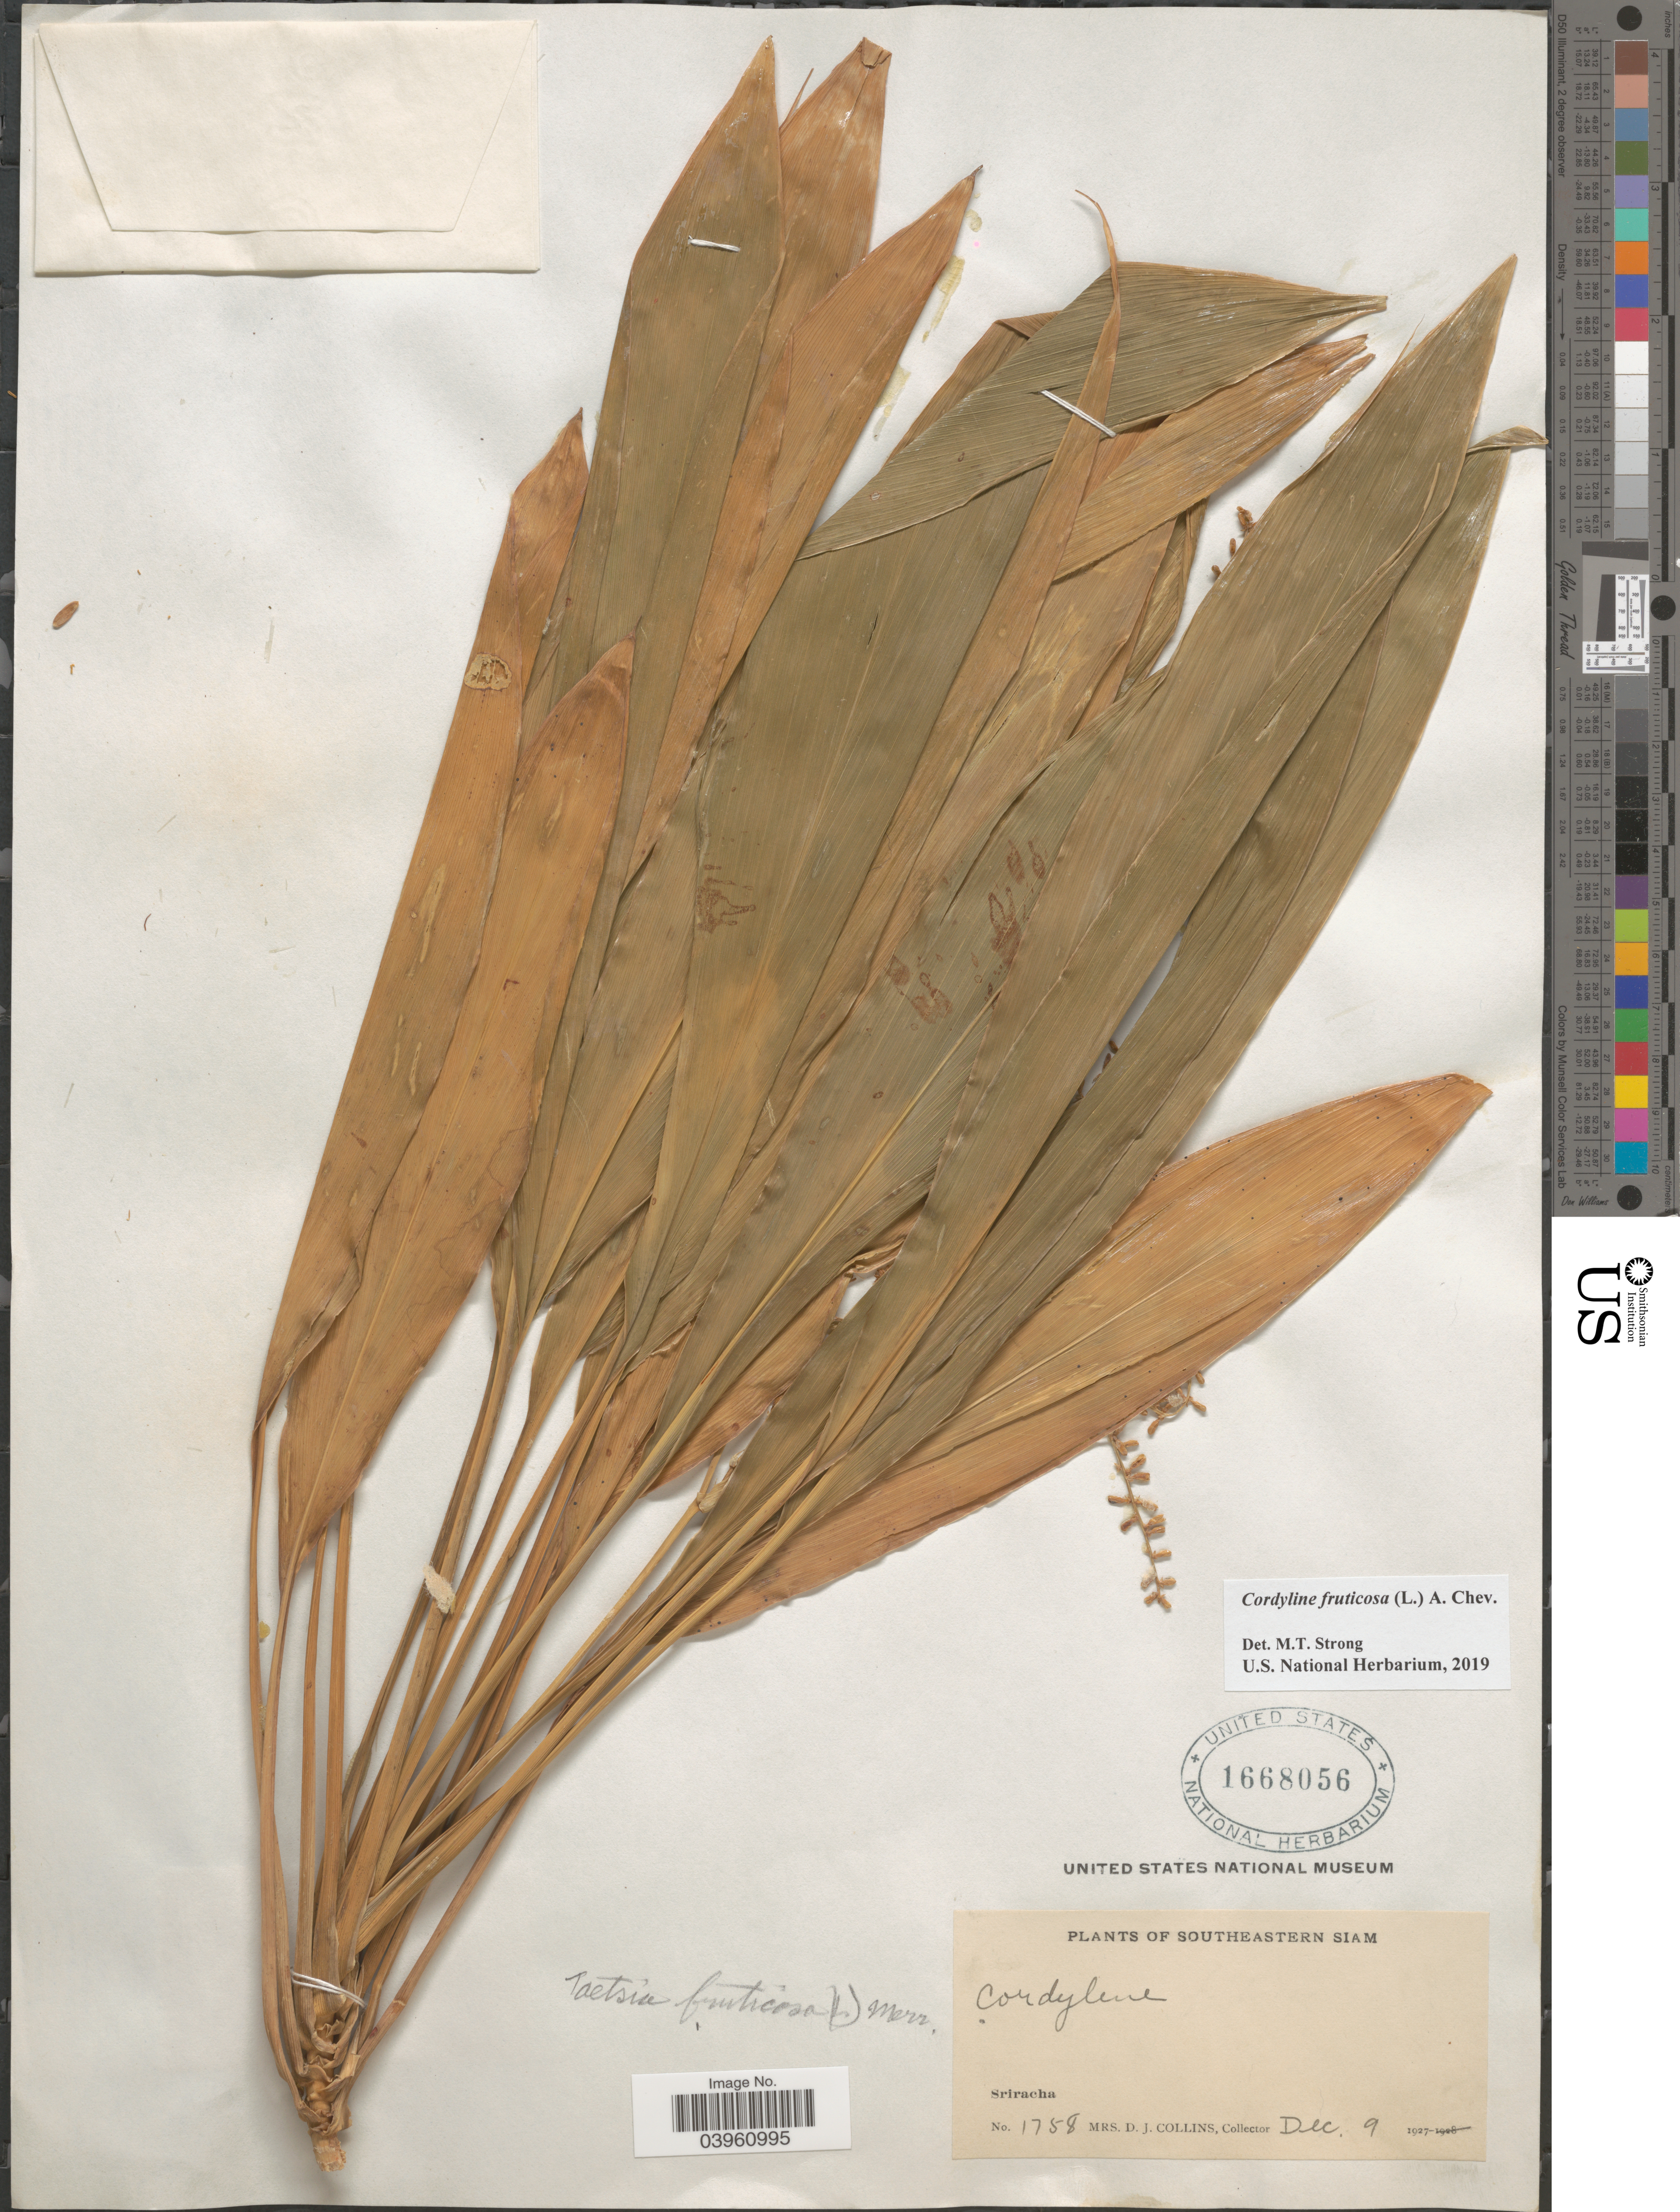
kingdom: Plantae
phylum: Tracheophyta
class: Liliopsida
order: Asparagales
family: Asparagaceae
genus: Cordyline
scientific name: Cordyline fruticosa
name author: (L.) A. Chev.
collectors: Mrs. D. J. Collins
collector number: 1758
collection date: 1927-12-09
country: Thailand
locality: Southeastern Siam. Sriracha.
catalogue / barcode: US 1668056